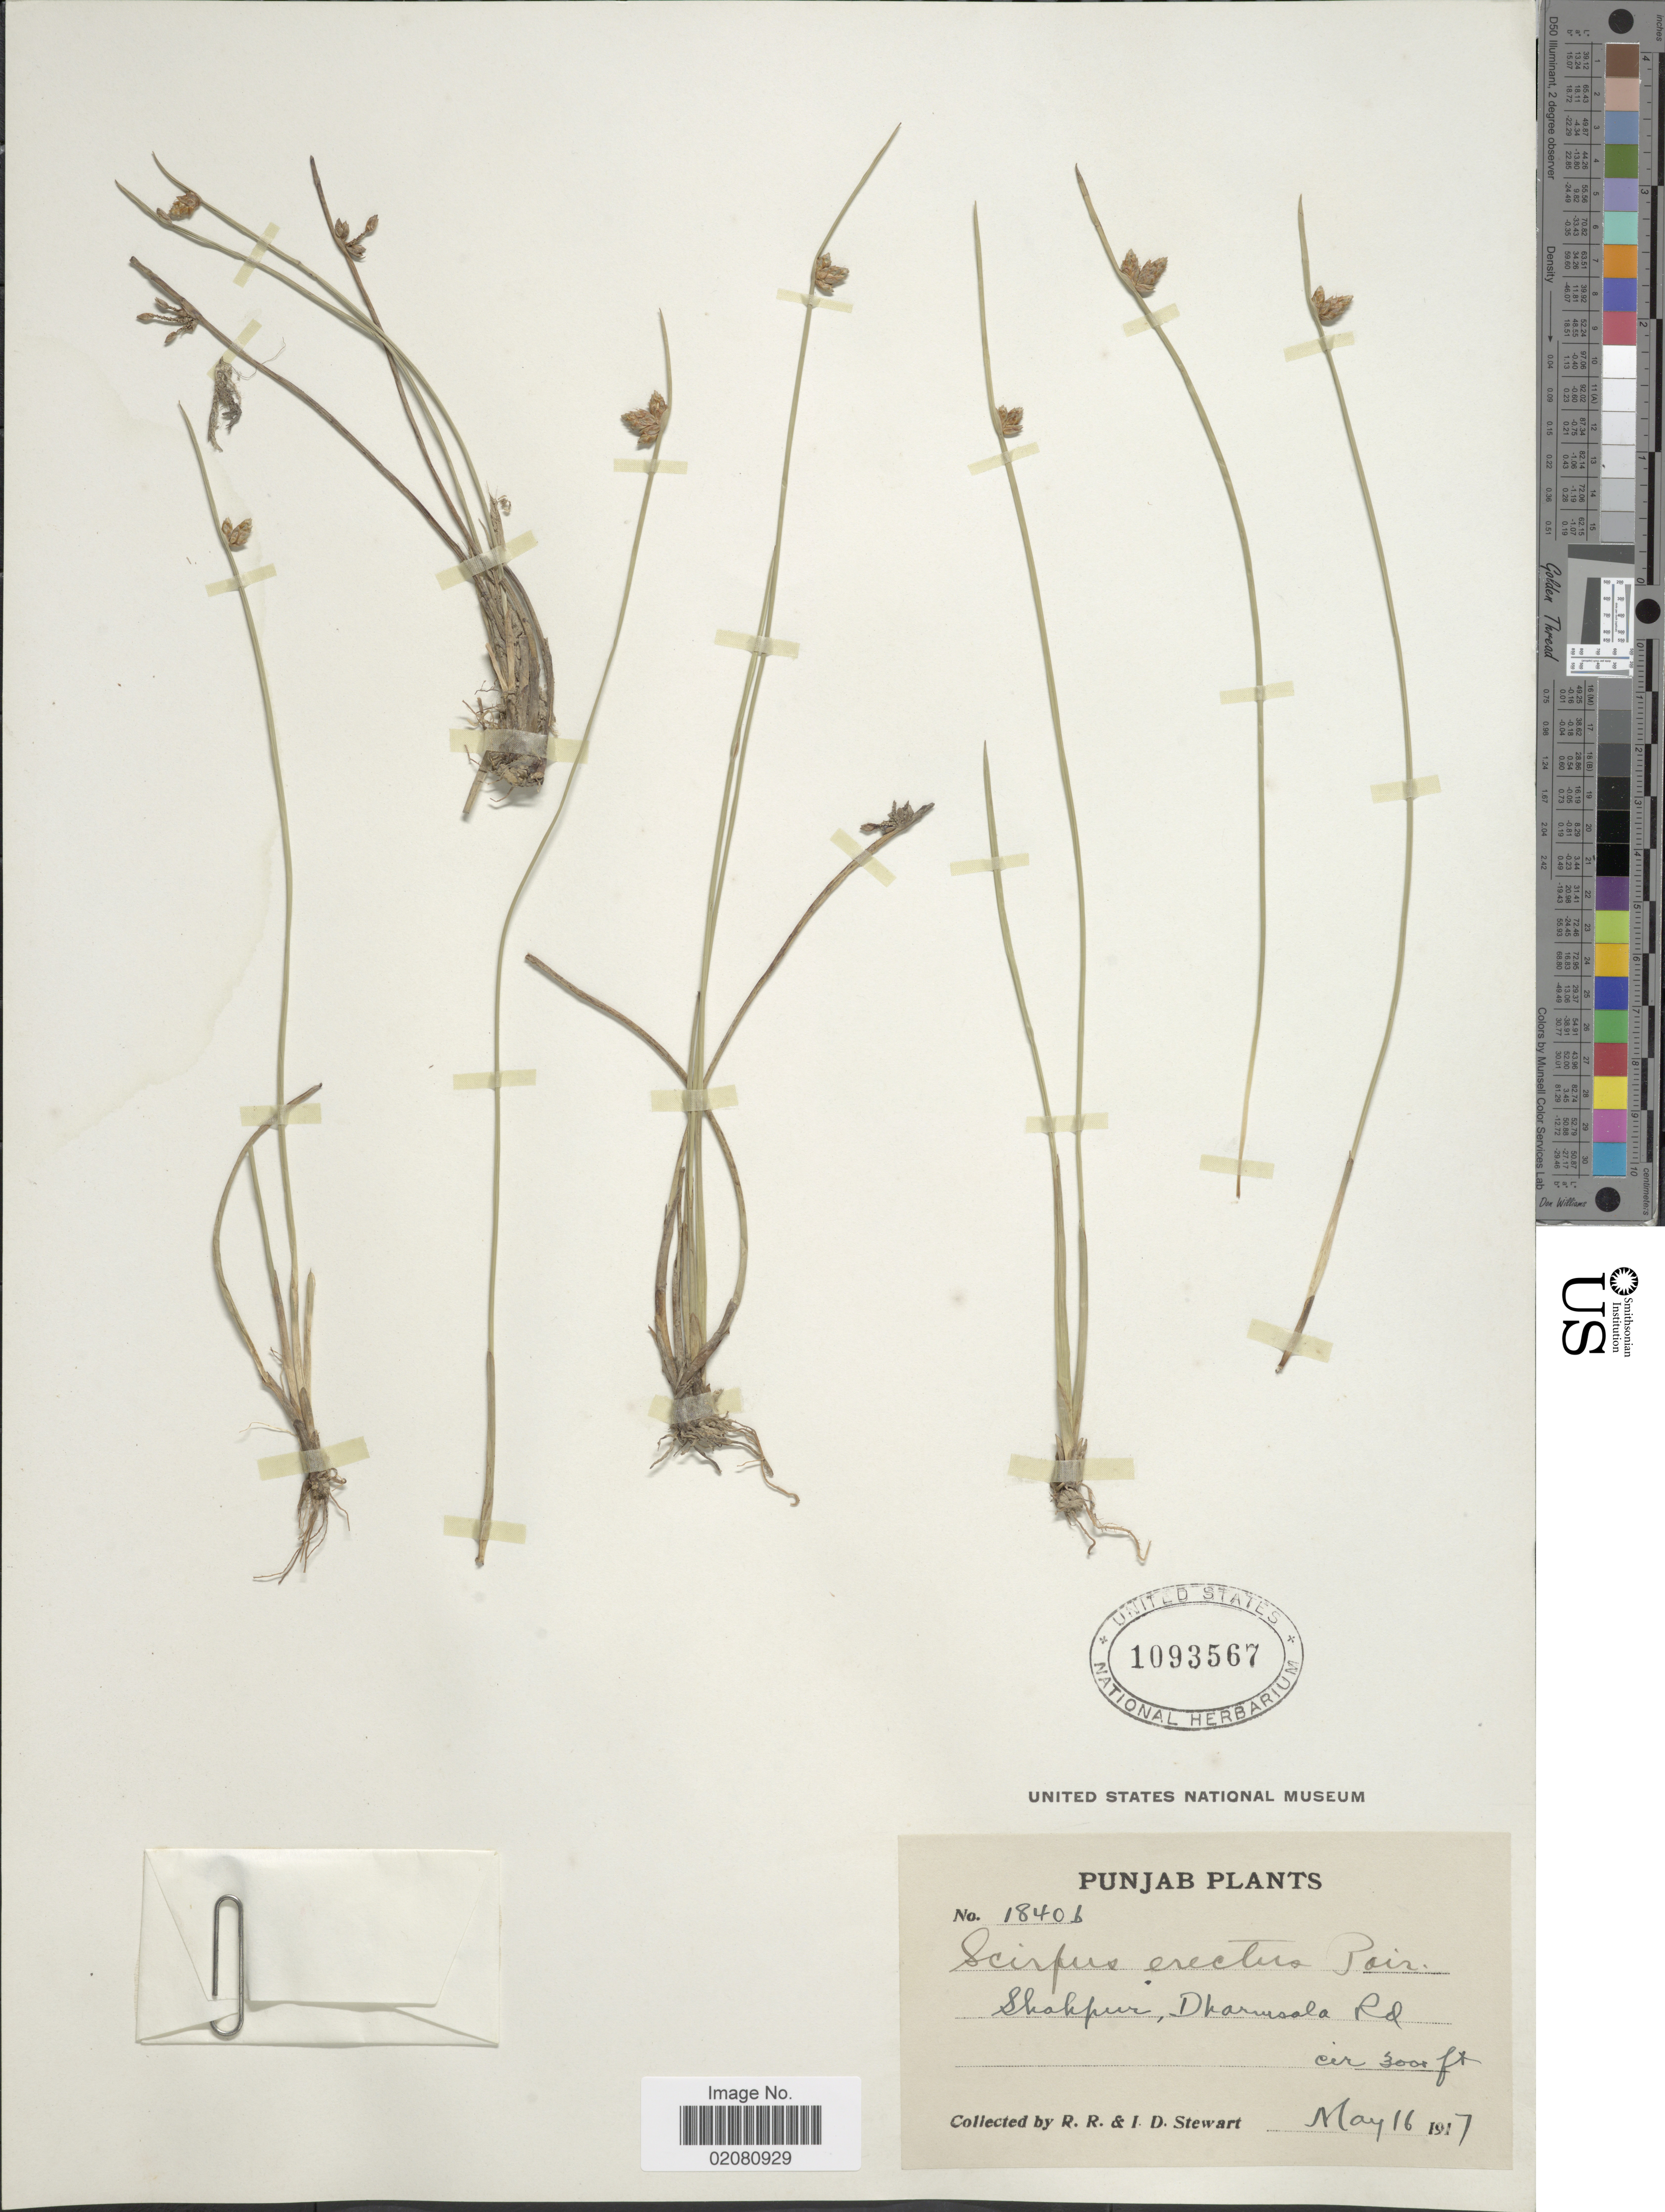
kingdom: Plantae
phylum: Tracheophyta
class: Liliopsida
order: Poales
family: Cyperaceae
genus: Schoenoplectus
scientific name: Schoenoplectus juncoides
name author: (Roxb.) Palla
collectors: R. R. Stewart & I. Stewart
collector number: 1840b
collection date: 1917-05-16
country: India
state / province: Himachal Pradesh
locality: Shahpur, Dharmsala Rd.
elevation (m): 914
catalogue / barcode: US 1093567